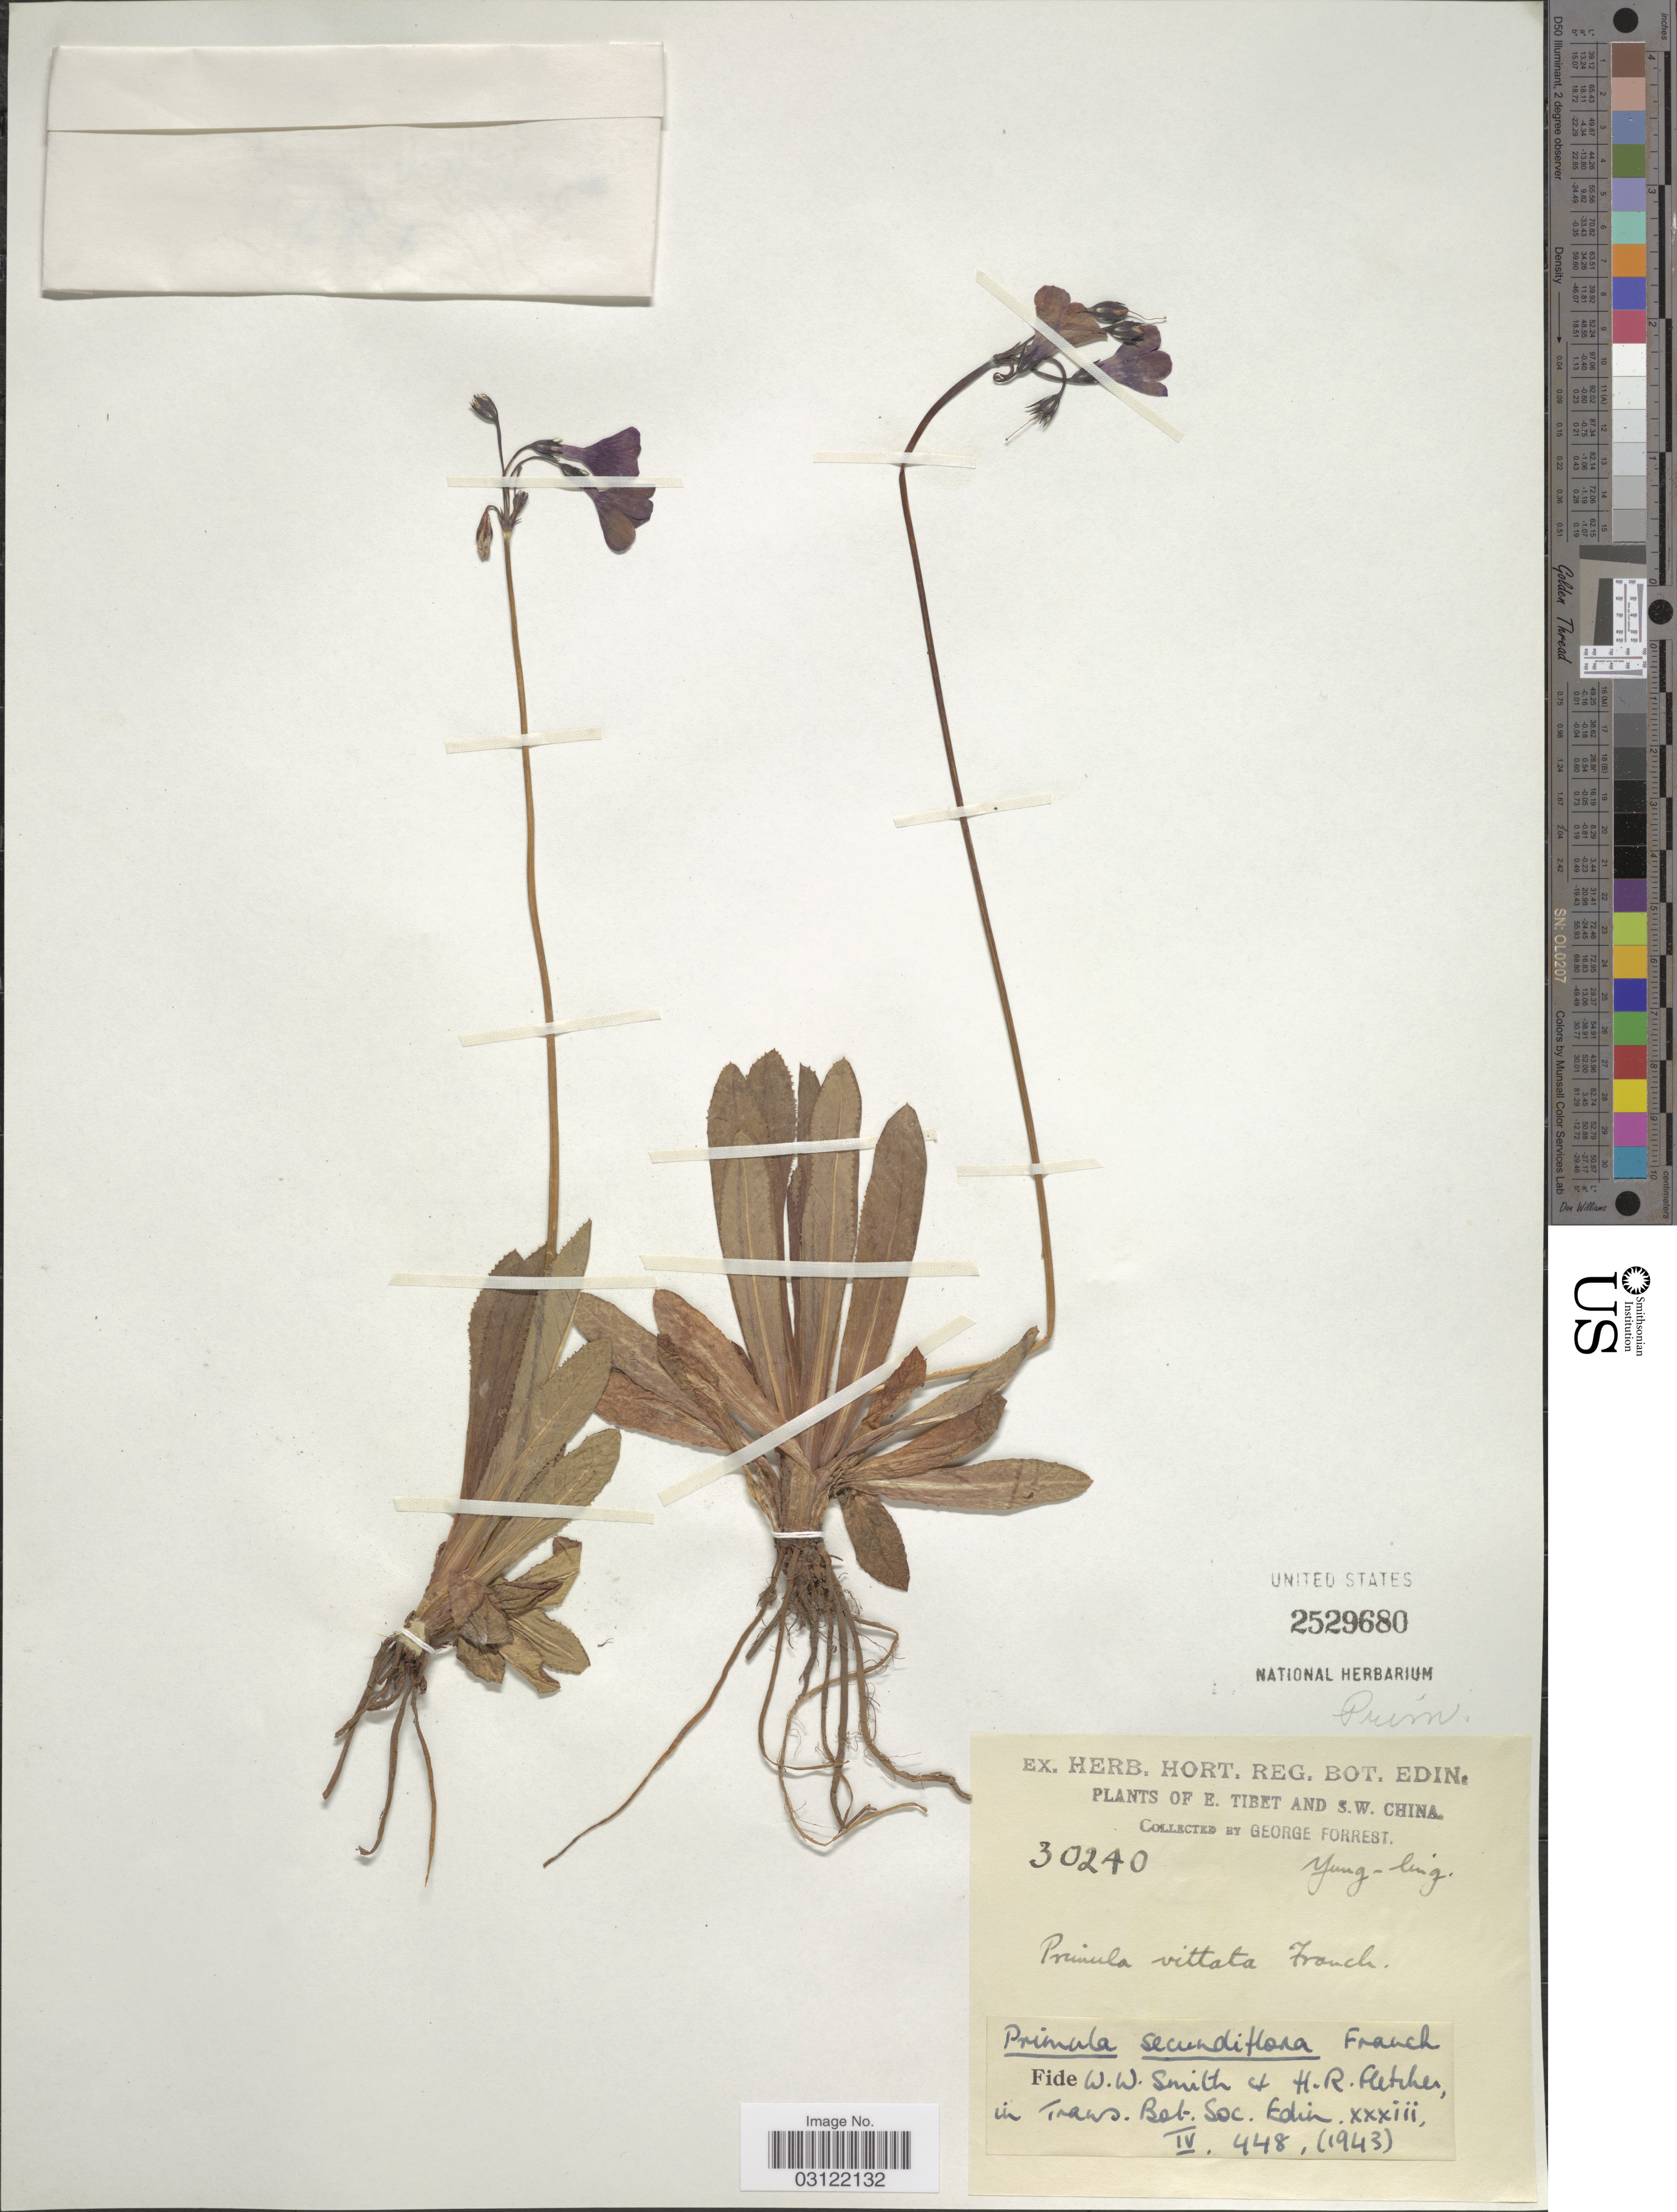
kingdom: Plantae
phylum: Tracheophyta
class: Magnoliopsida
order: Ericales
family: Primulaceae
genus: Primula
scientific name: Primula secundiflora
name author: Franch.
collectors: G. Forrest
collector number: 30240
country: China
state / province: Xizang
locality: E. Tibet and S.W. China. Yung-ling.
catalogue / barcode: US 2529680